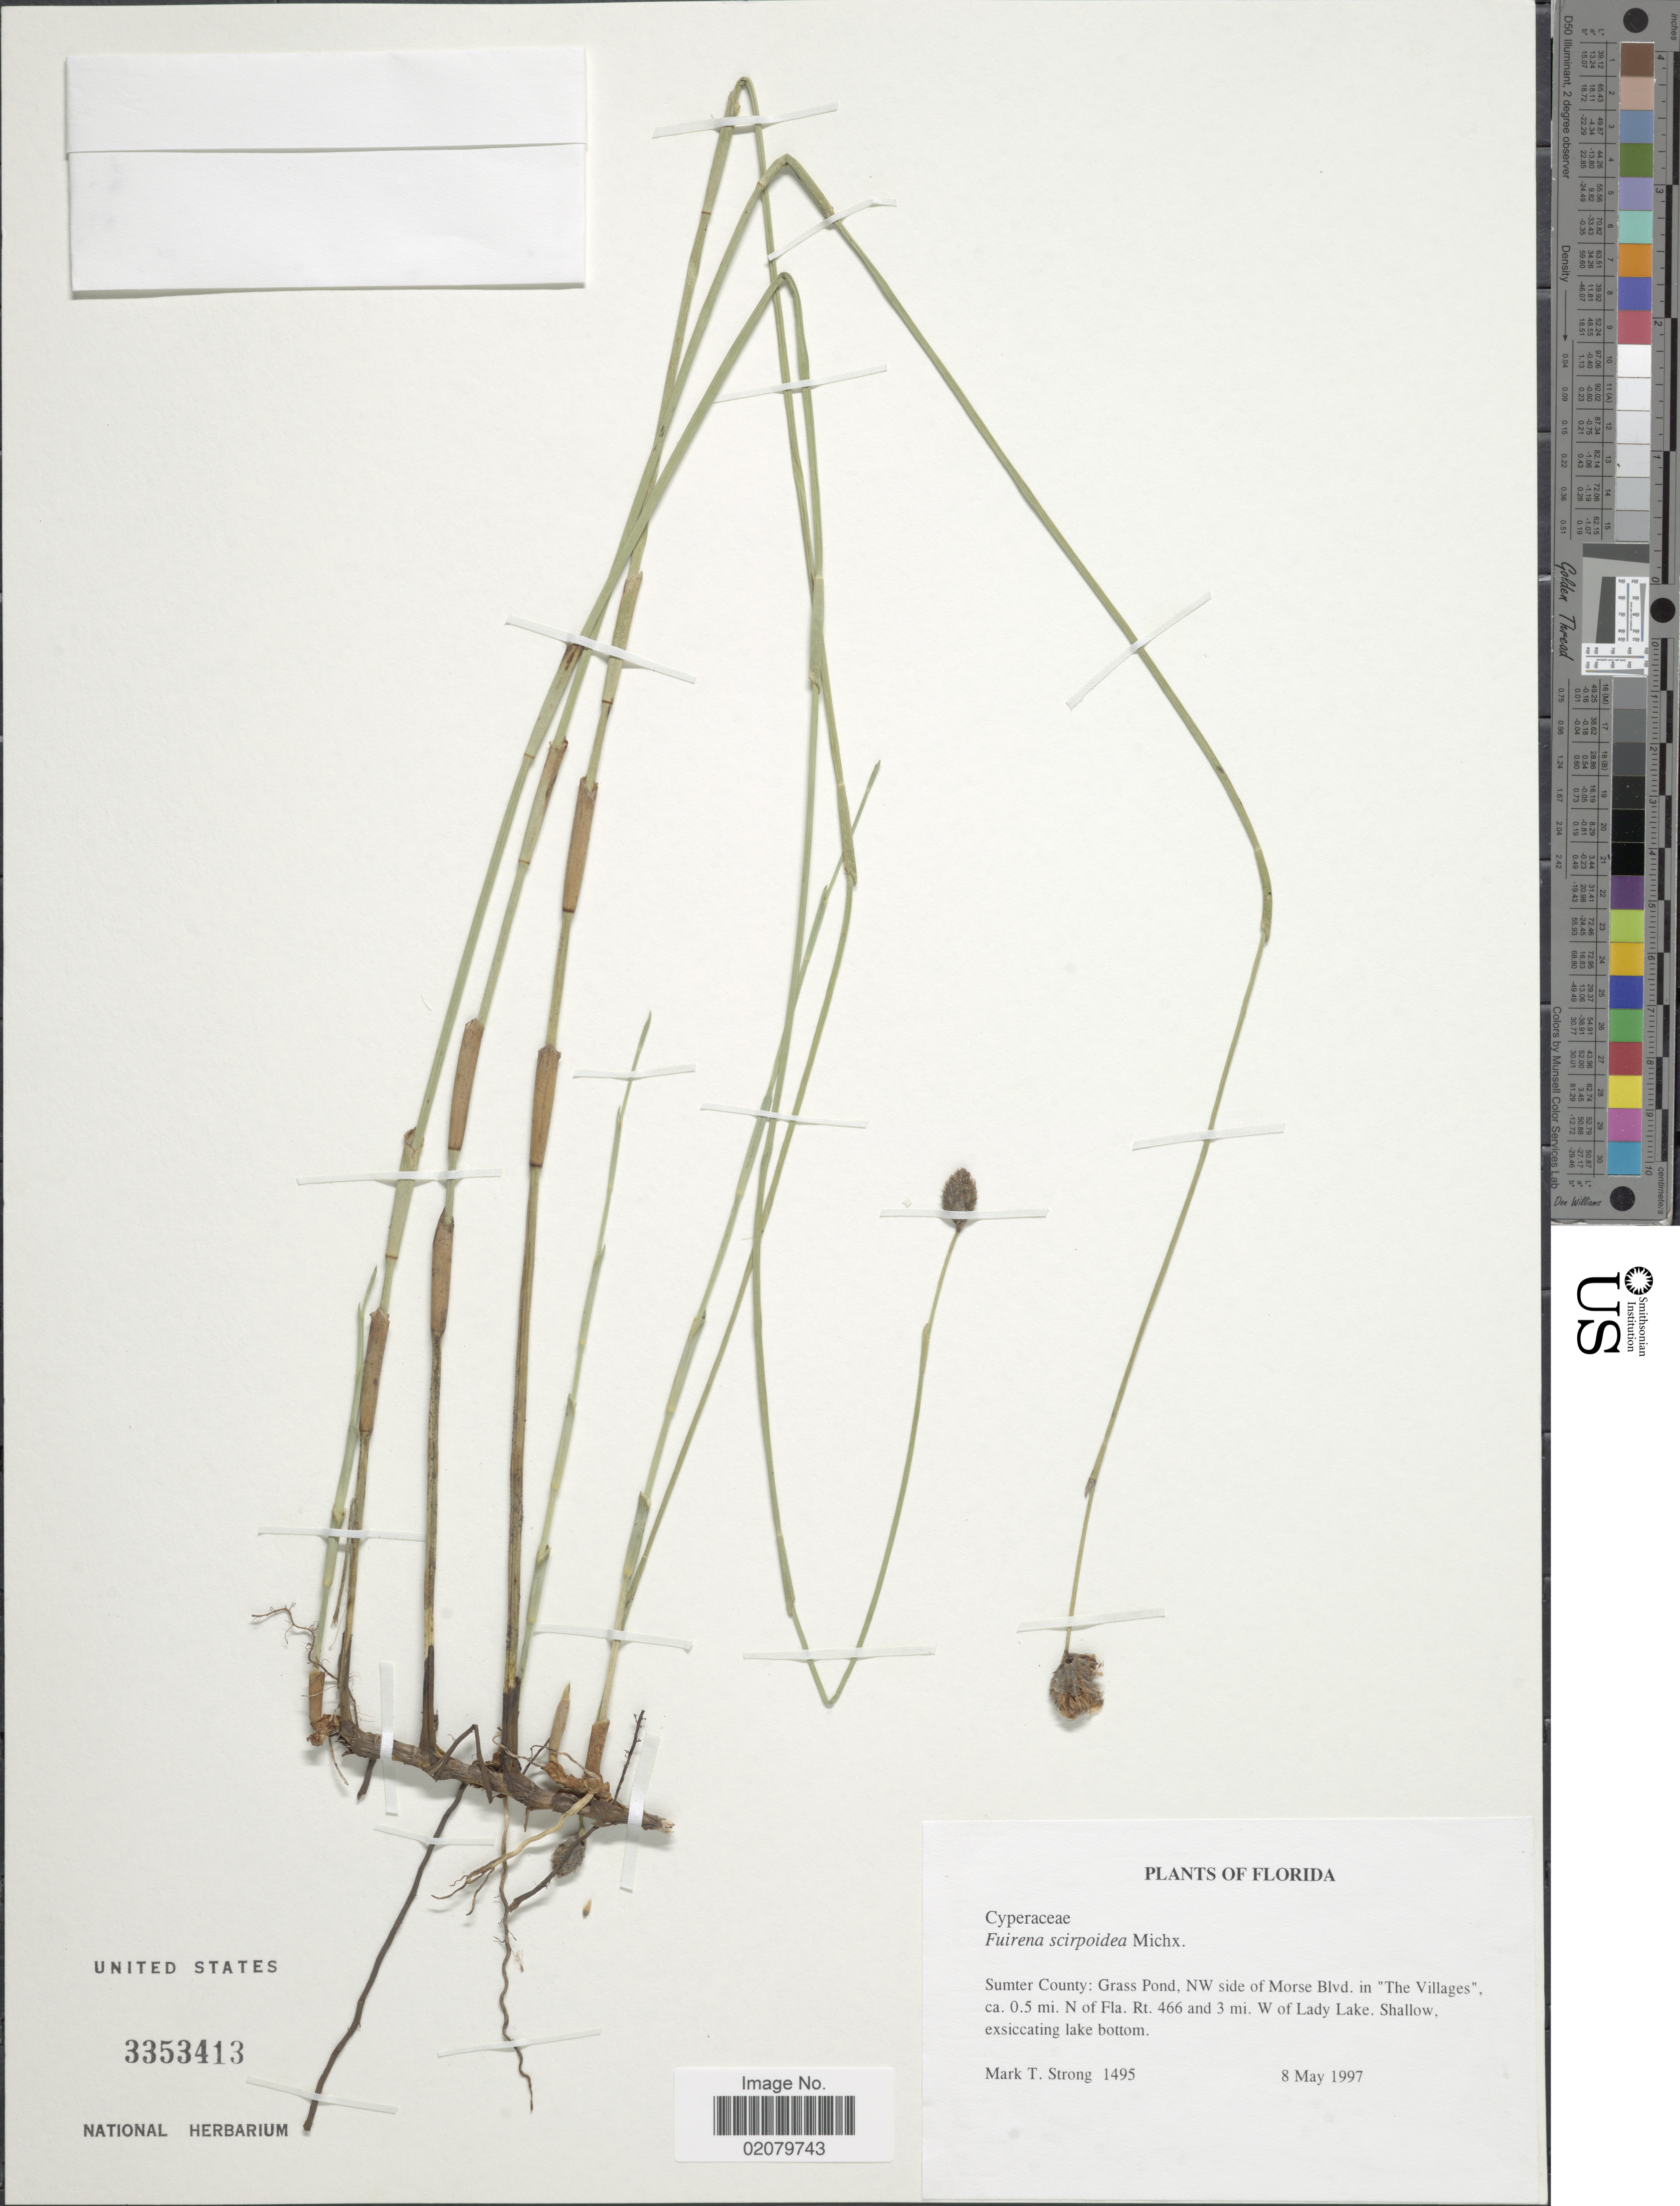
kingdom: Plantae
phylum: Tracheophyta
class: Liliopsida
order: Poales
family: Cyperaceae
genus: Fuirena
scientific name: Fuirena scirpoidea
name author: Michx.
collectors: M. T. Strong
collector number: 1495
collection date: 1997-05-08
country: United States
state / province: Florida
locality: Sumter County: Grass Pond, NW side of Morse Blvd. in "The Villages", ca. 0.5 mi. N of Fla. Rt. 466 and 3 mi. W of Lady Lake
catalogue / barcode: US 3353413